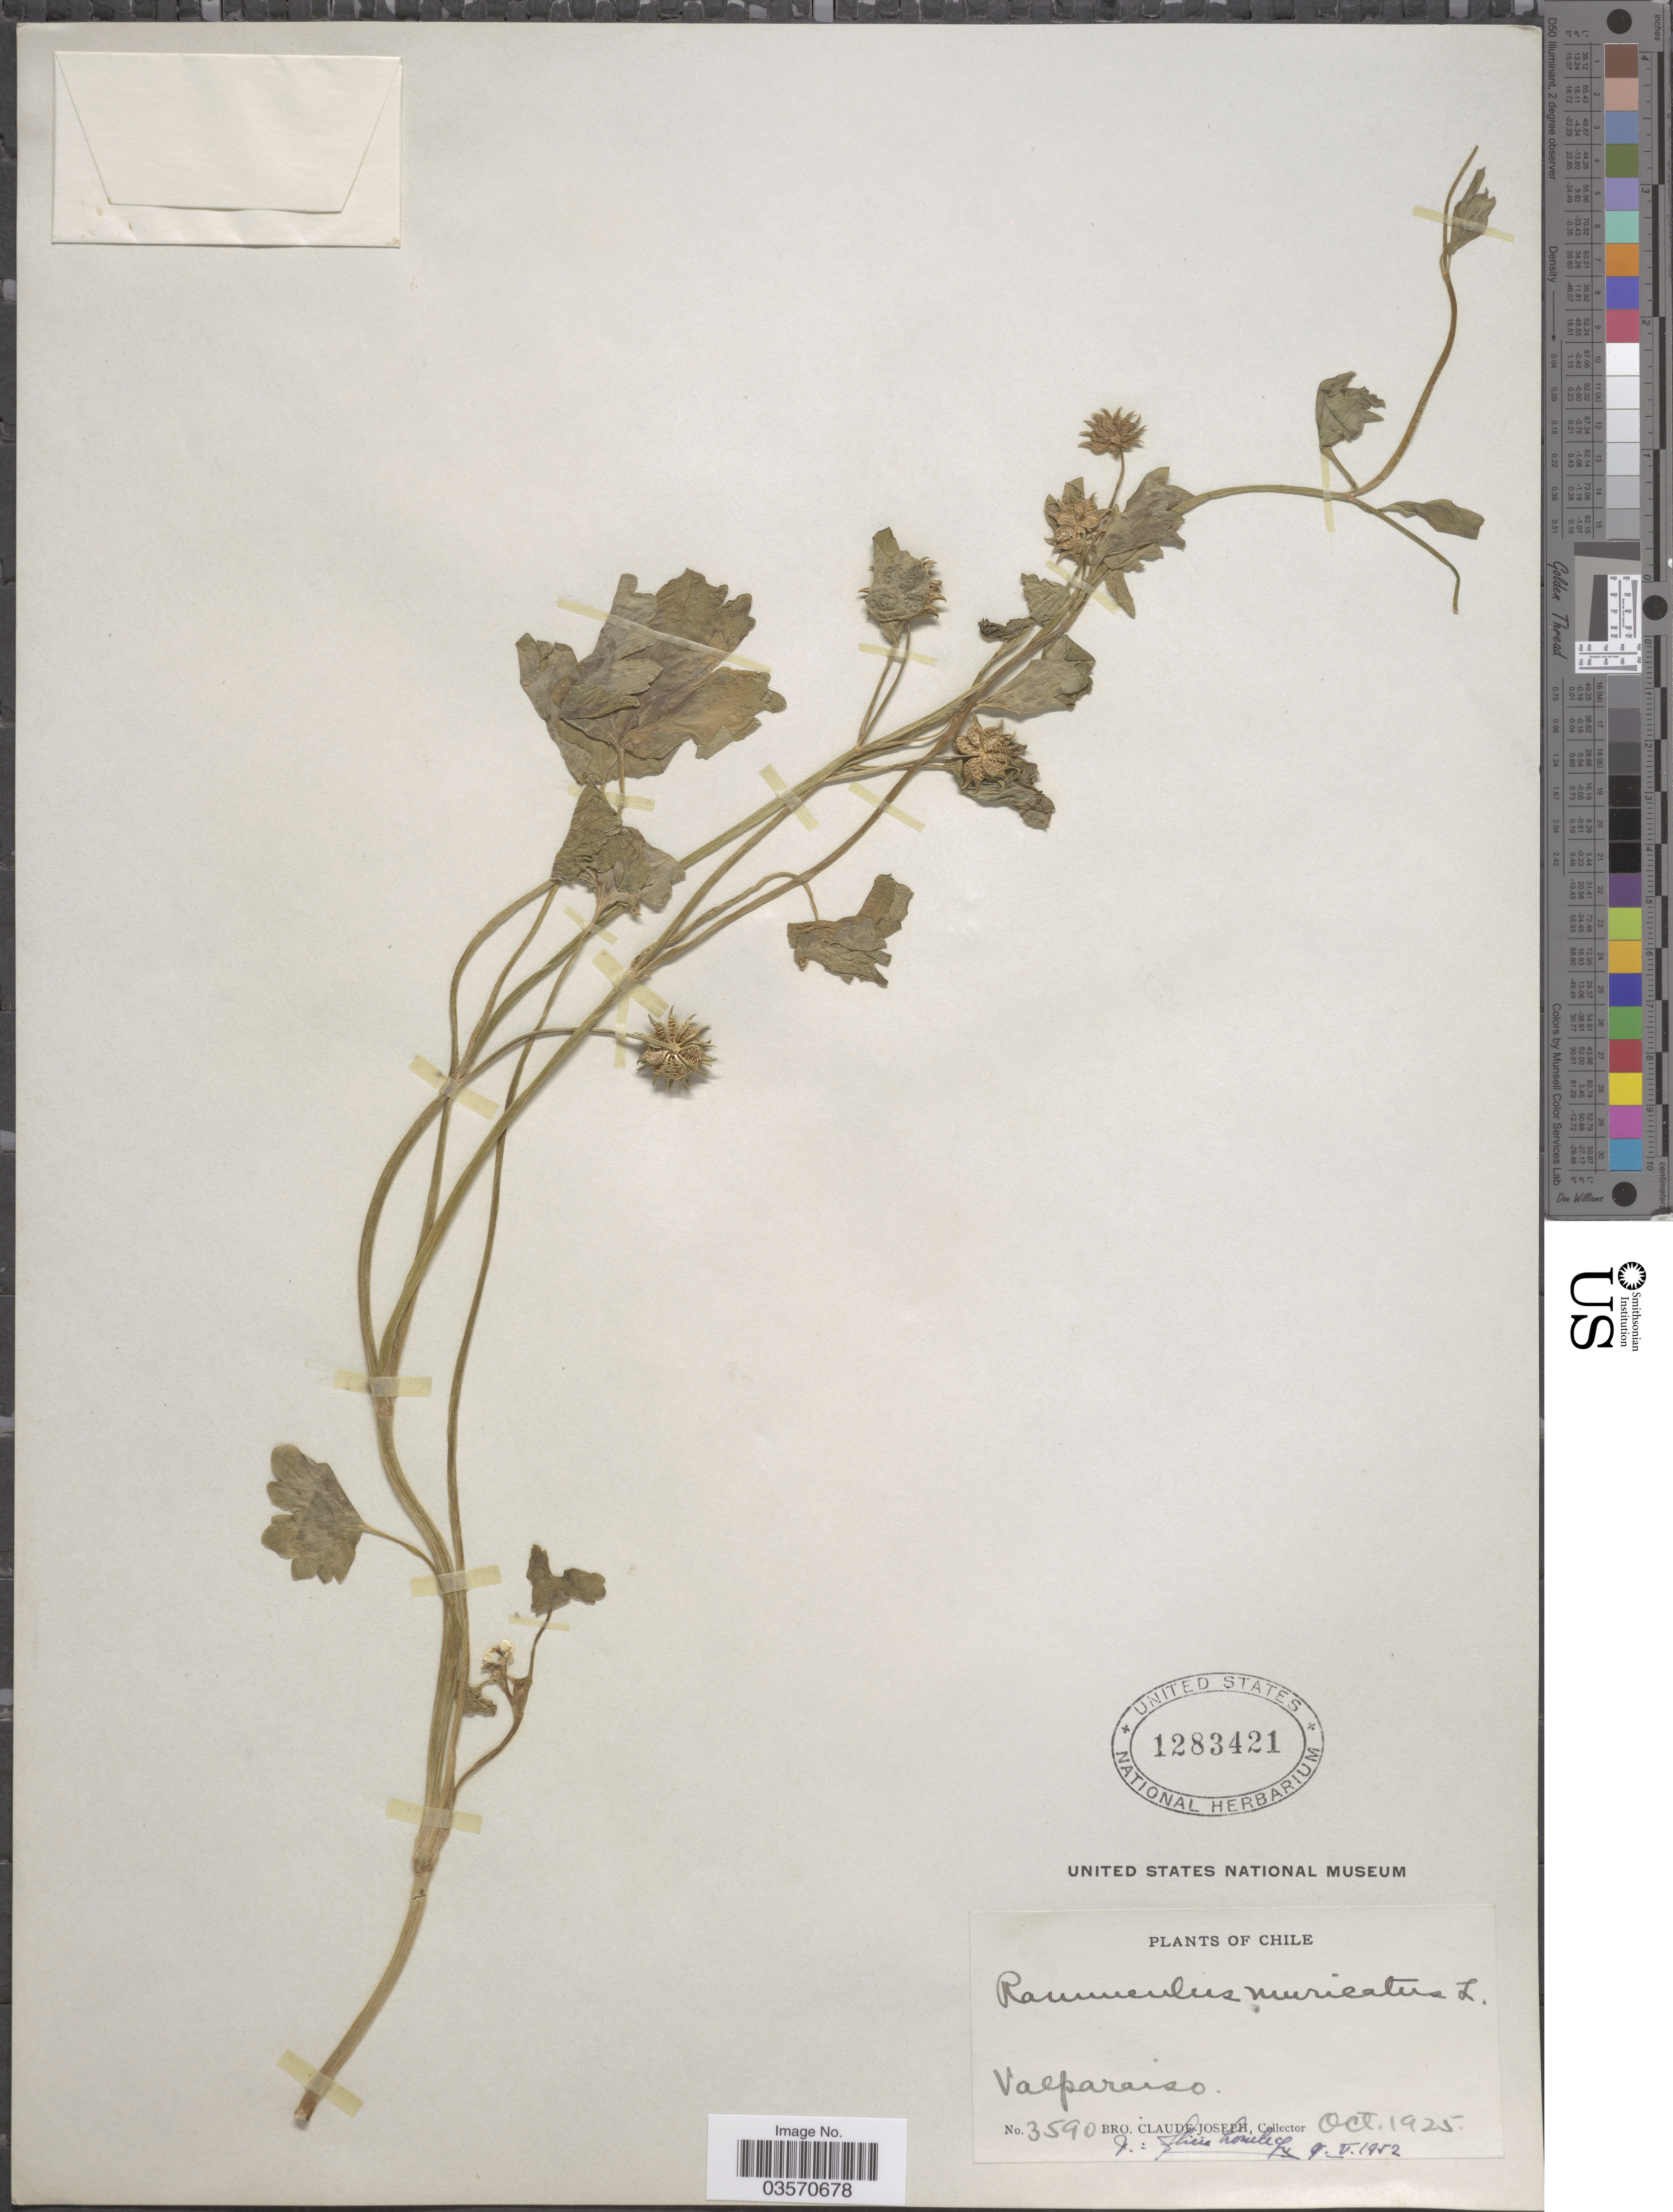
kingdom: Plantae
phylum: Tracheophyta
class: Magnoliopsida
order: Ranunculales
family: Ranunculaceae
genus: Ranunculus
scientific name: Ranunculus muricatus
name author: L.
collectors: Bro. Claude-Joseph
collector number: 3590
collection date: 1925-10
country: Chile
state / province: Valparaíso (V)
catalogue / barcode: US 1283421